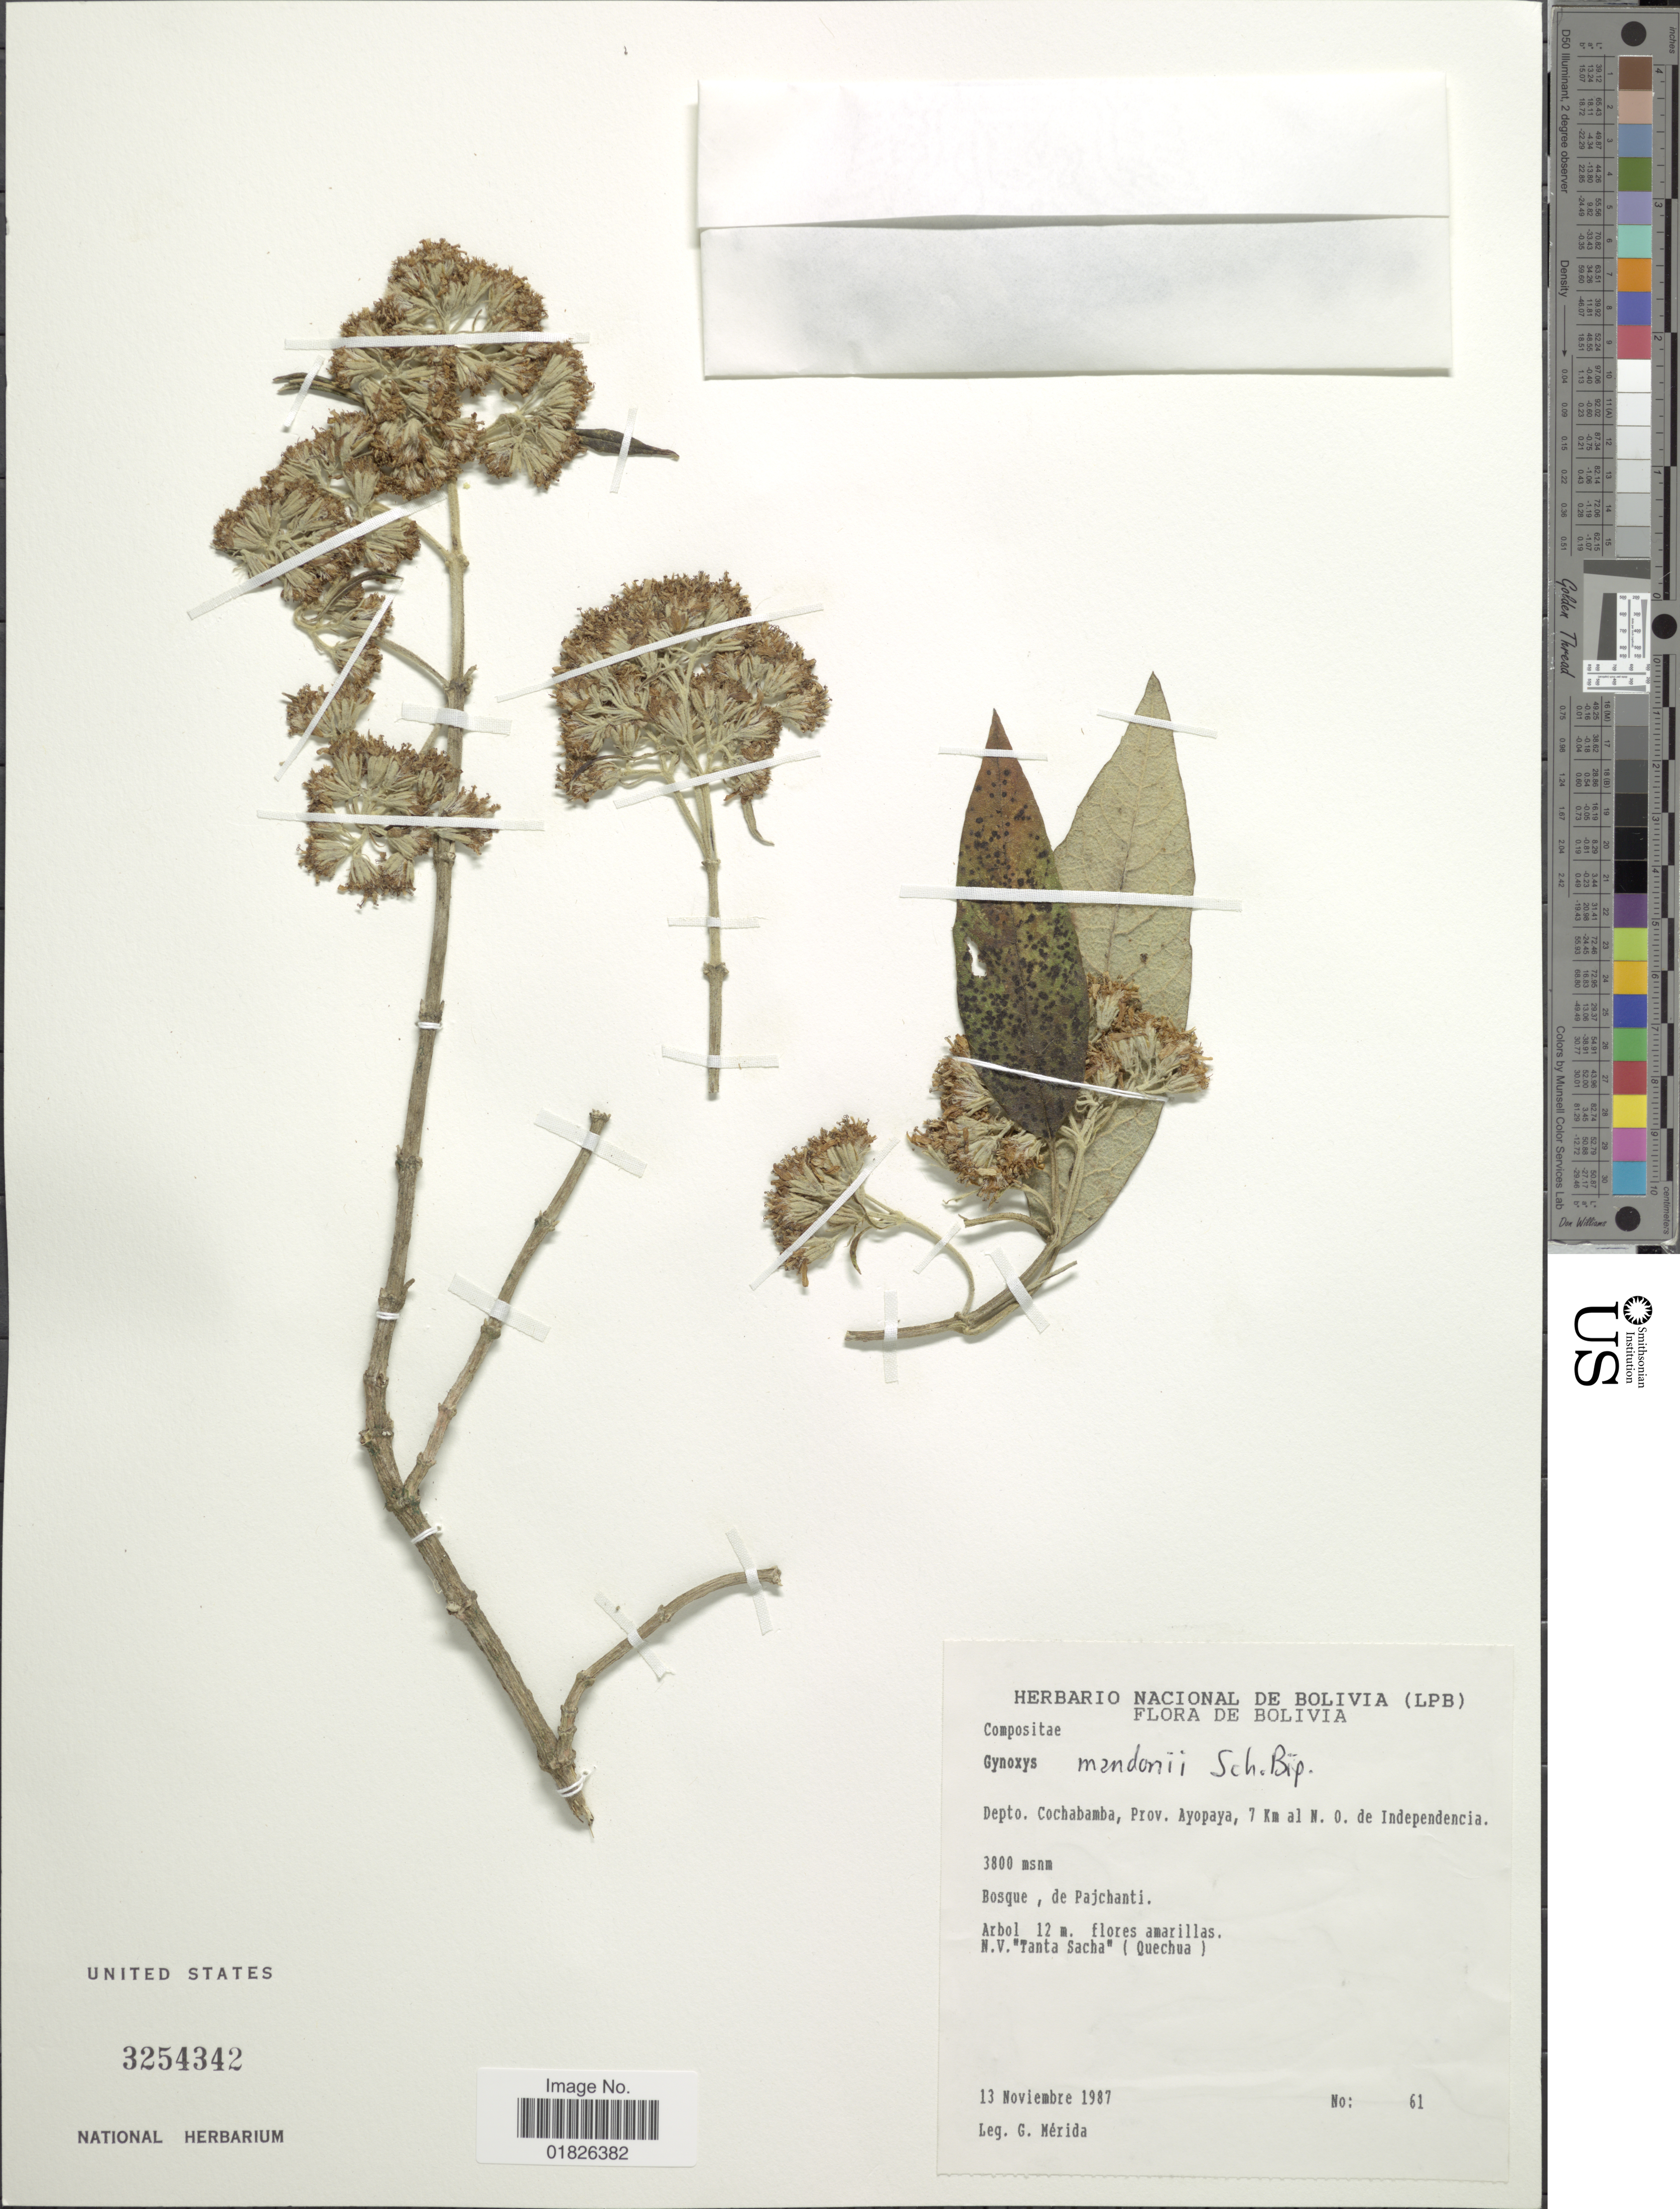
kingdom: Plantae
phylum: Tracheophyta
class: Magnoliopsida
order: Asterales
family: Asteraceae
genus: Gynoxys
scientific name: Gynoxys mandonii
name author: Sch. Bip. ex Rusby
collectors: G. Merida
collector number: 61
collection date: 1987-11-13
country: Bolivia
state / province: Cochabamba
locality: Prov. Ayopaya, 7 Km al N.O. de Independencia, bosque, de Pajchanti.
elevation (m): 3800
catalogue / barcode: US 3254342